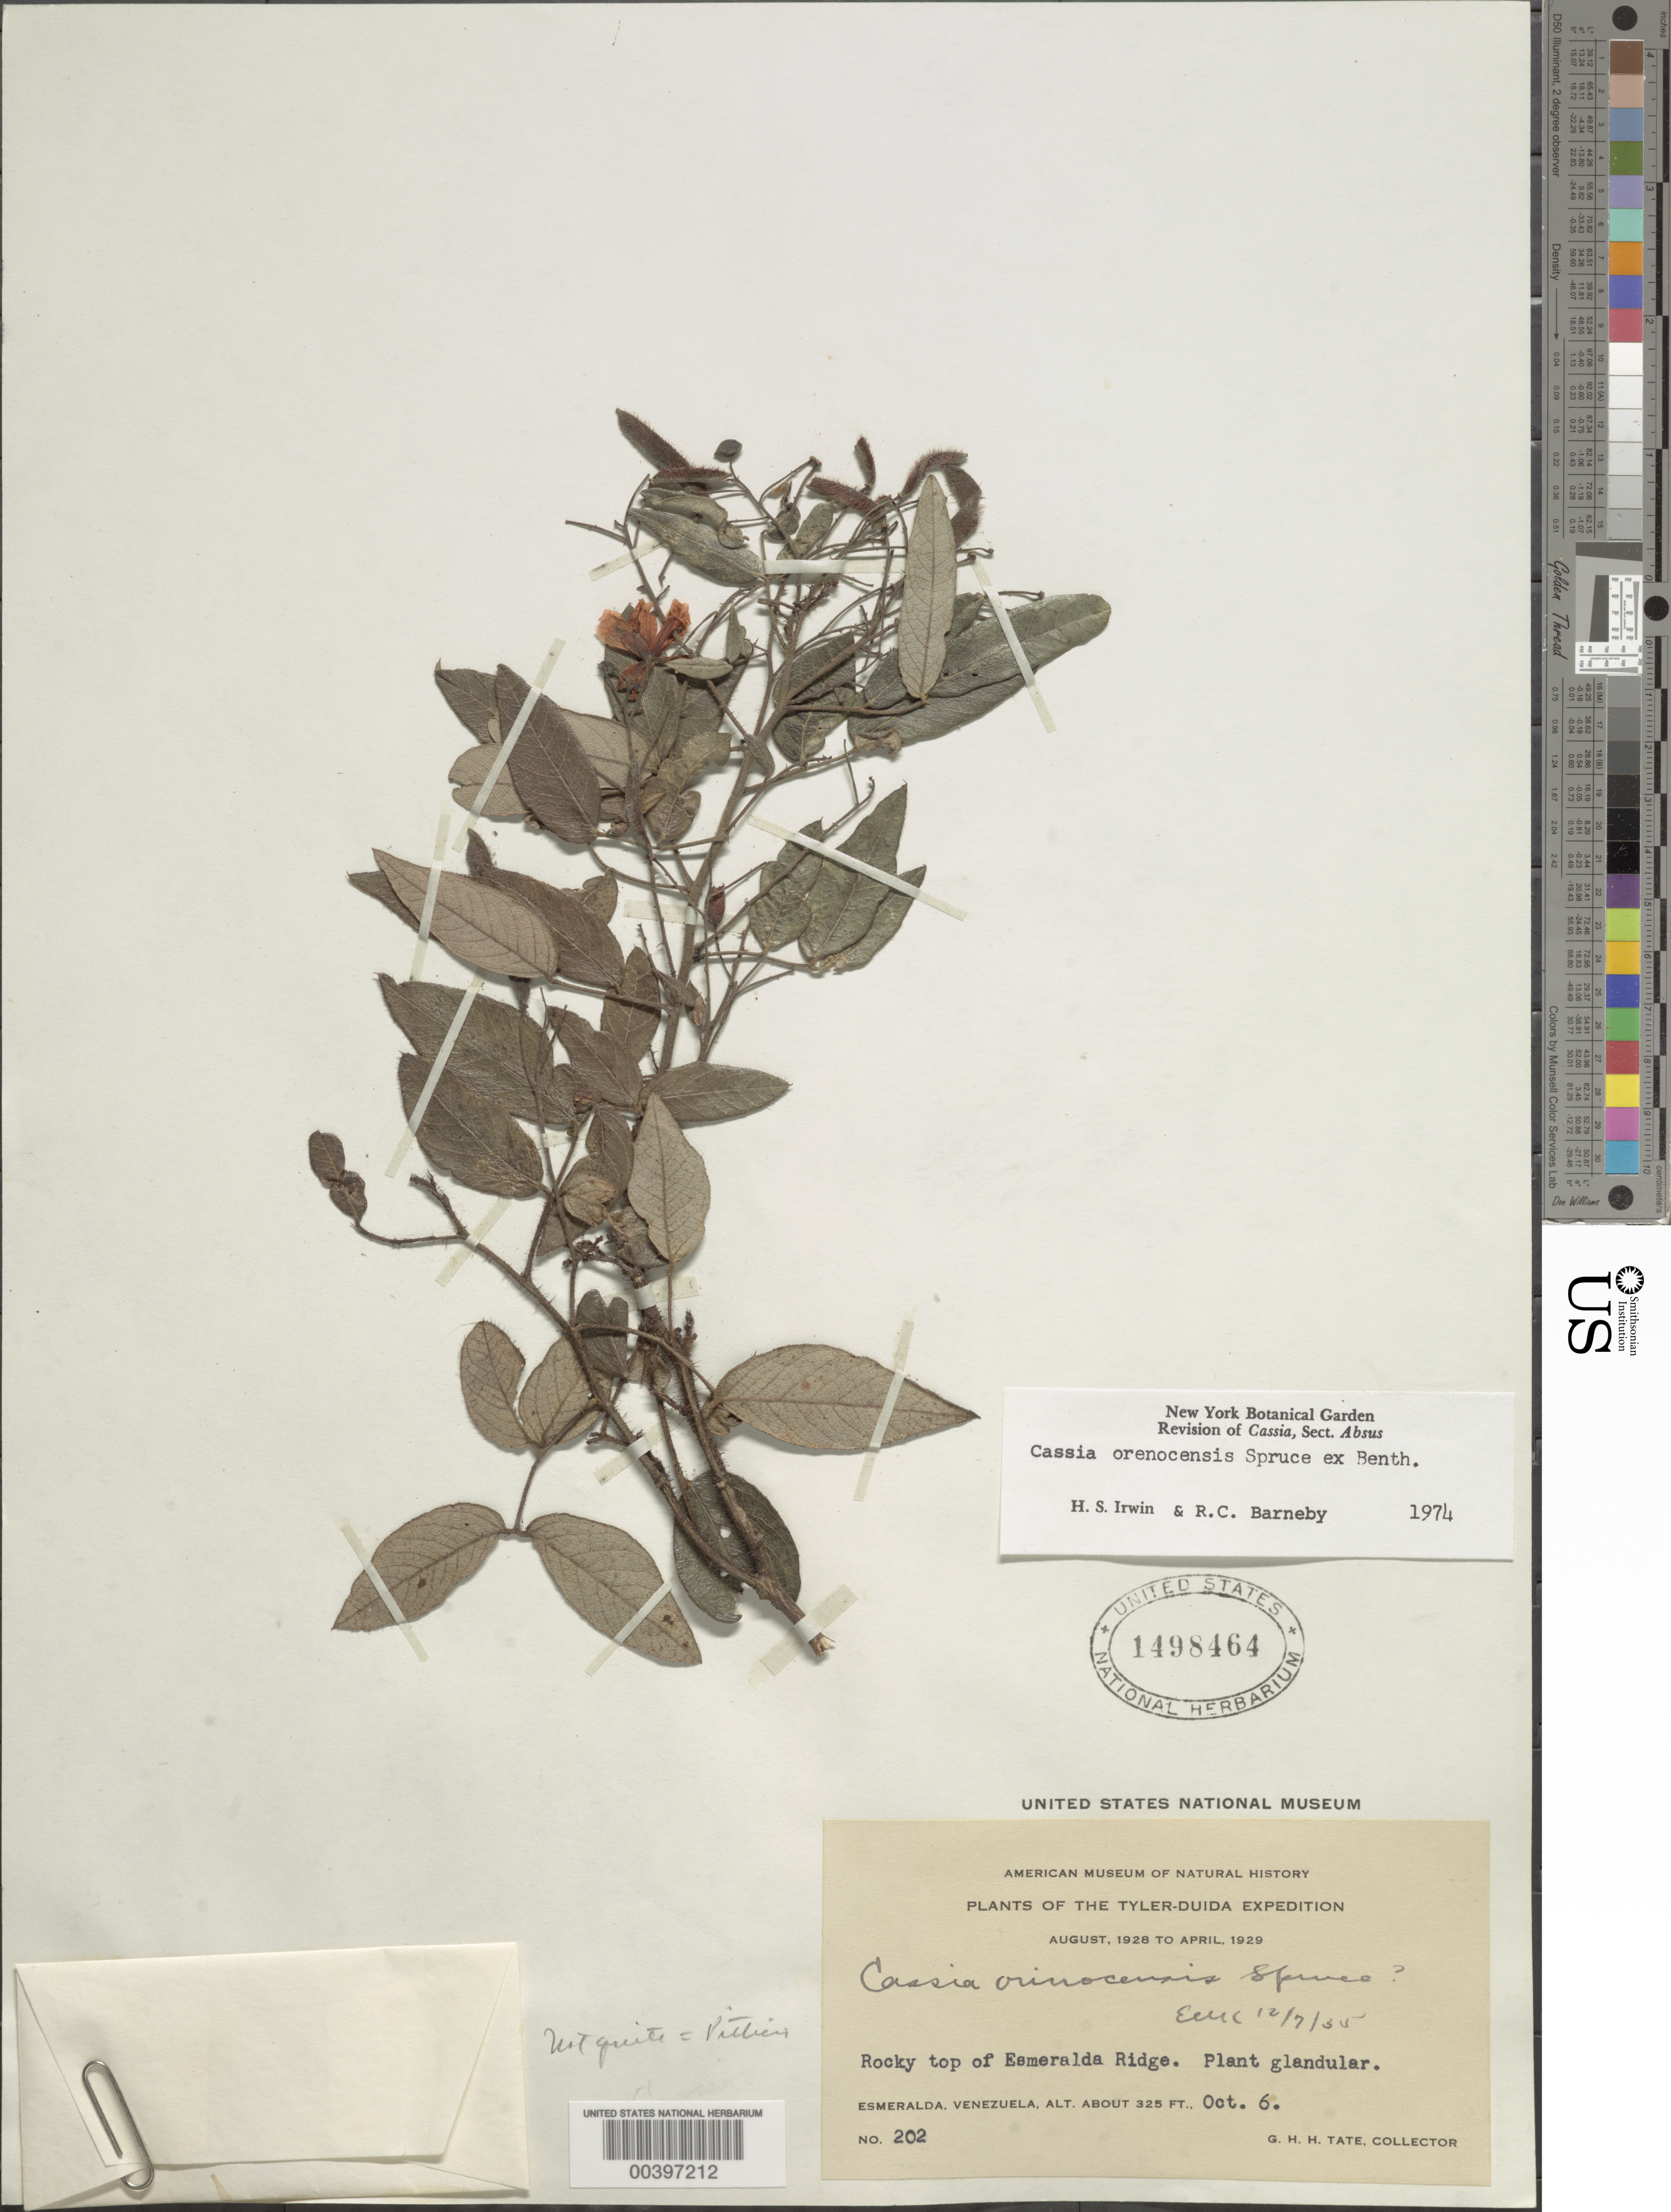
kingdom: Plantae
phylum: Tracheophyta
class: Magnoliopsida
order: Fabales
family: Fabaceae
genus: Chamaecrista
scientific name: Chamaecrista orenocensis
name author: (Spruce ex Benth.) H.S. Irwin & Barneby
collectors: G. Tate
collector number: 202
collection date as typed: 06 Oct 1928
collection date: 1928-10-06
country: Venezuela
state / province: Amazonas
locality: Esmeralda, rocky top of esmeralda ridge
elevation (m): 325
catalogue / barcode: US 1498464